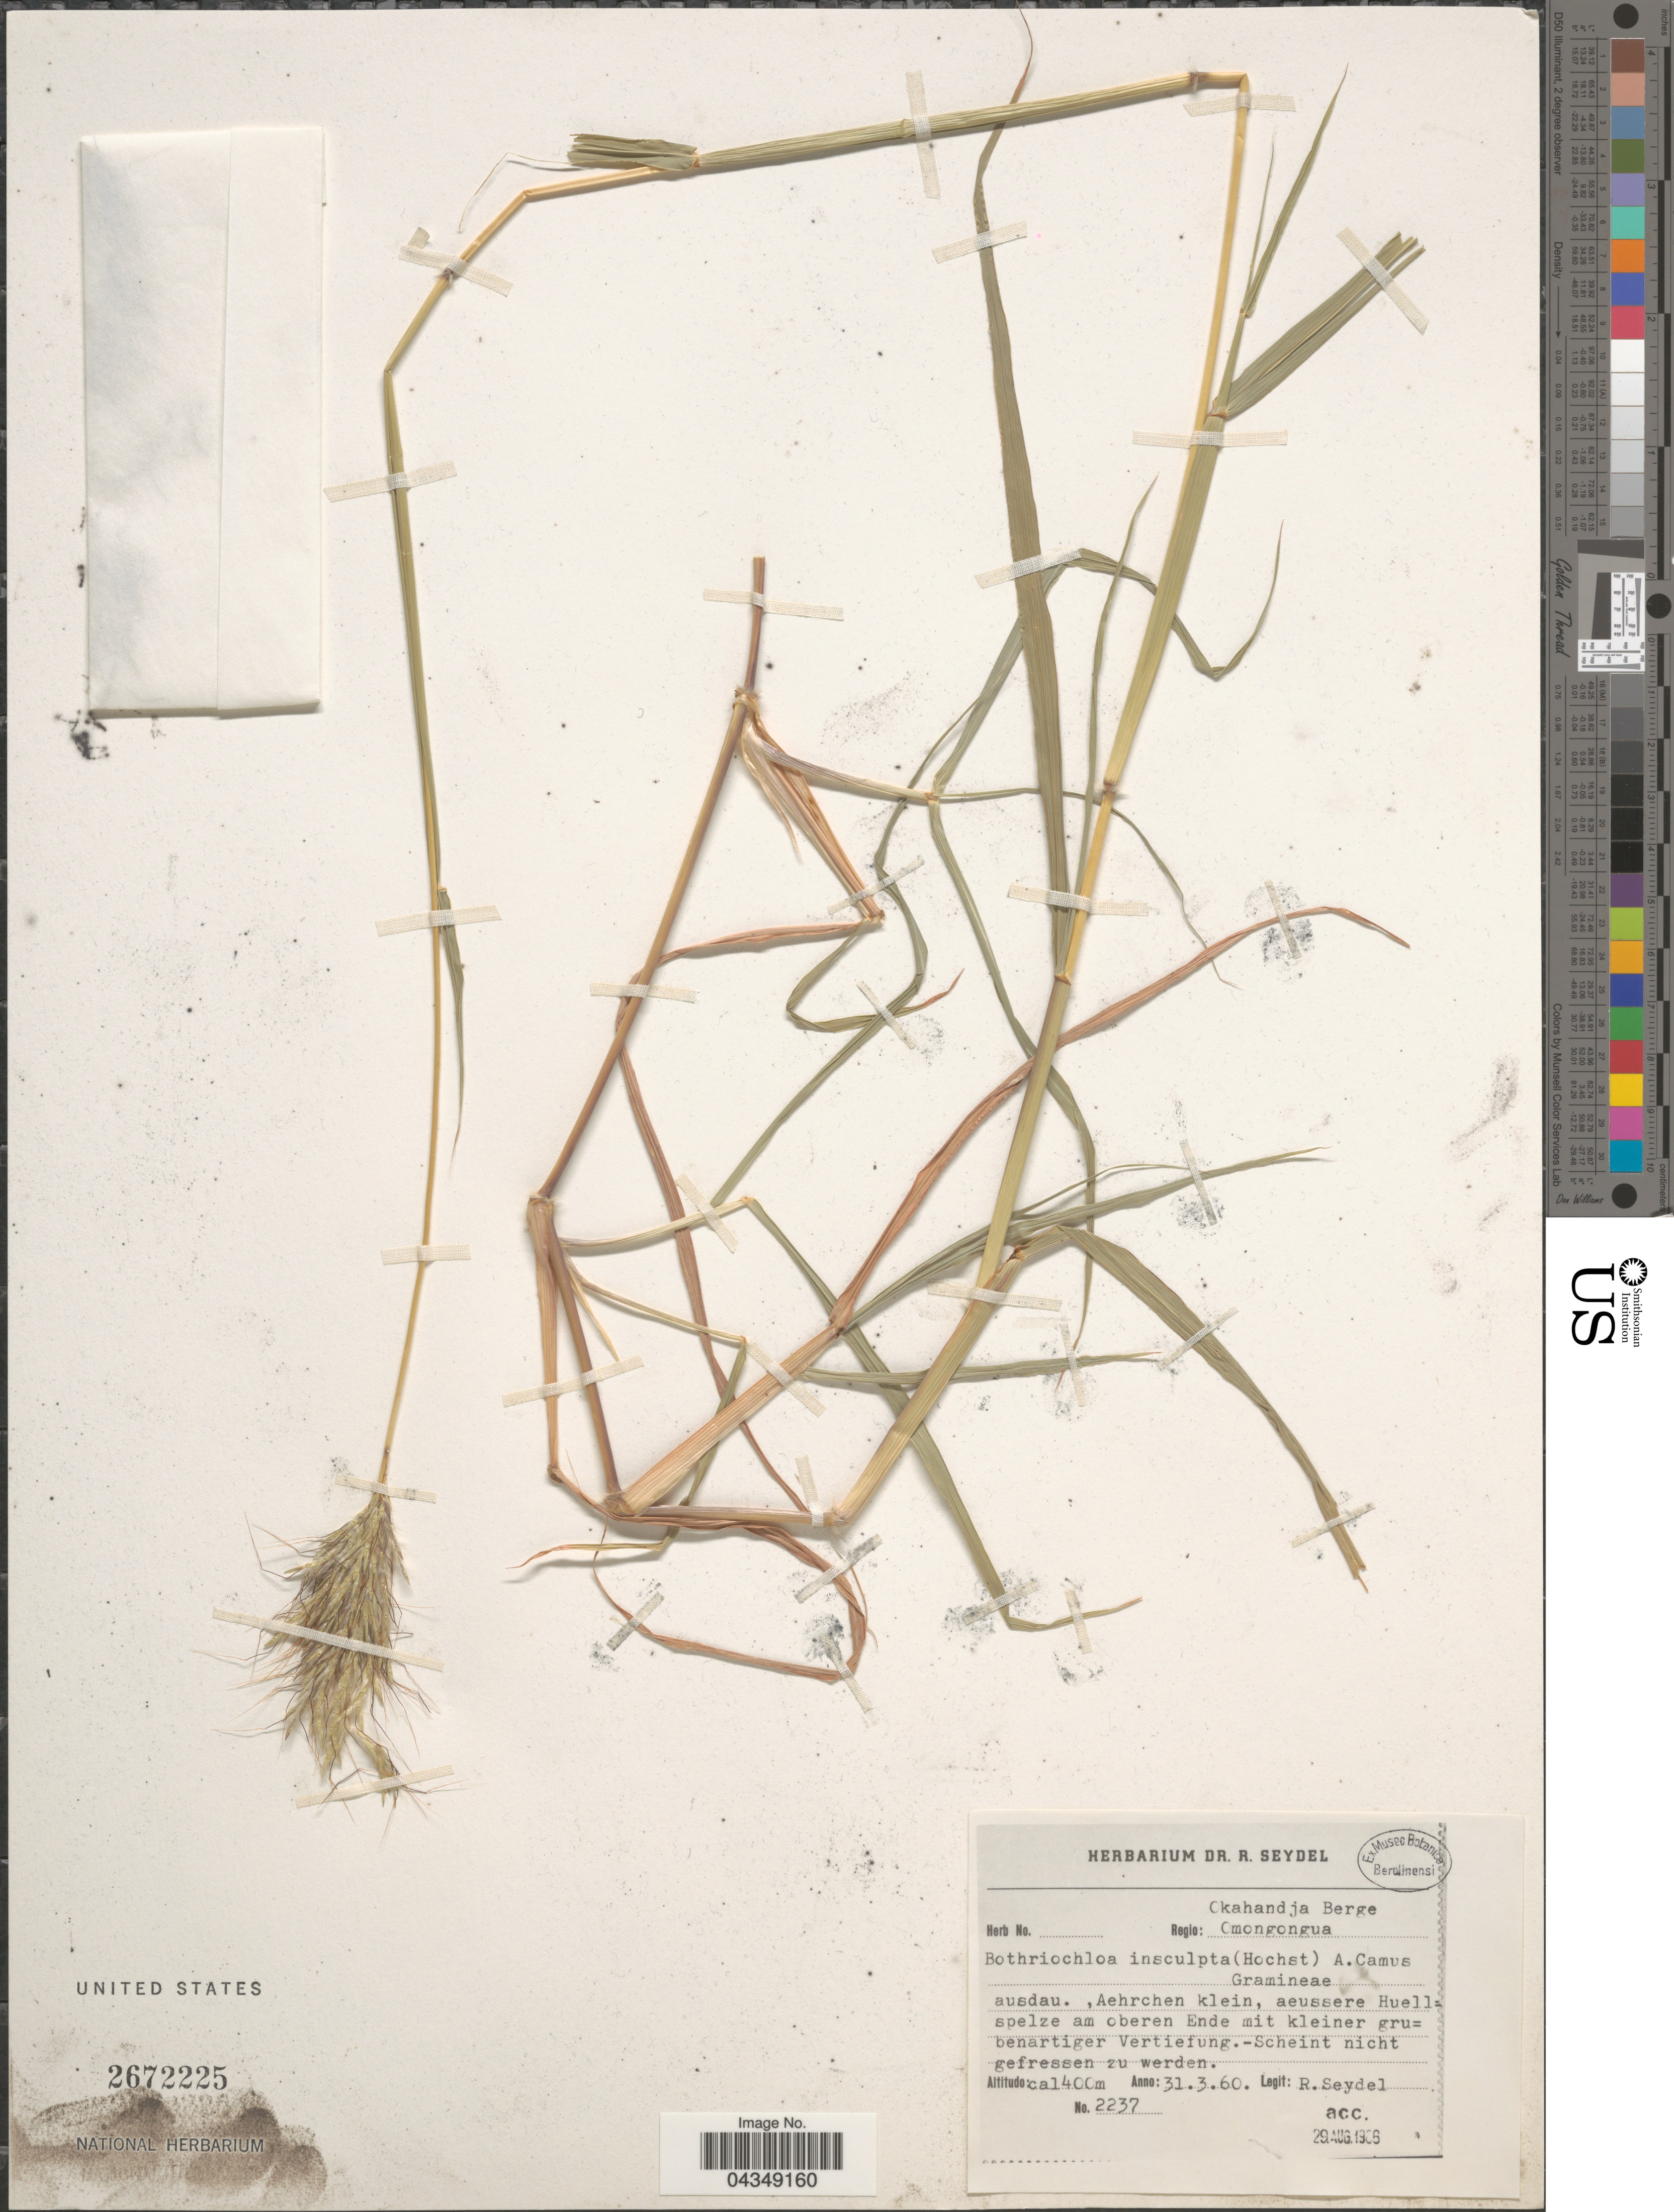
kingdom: Plantae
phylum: Tracheophyta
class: Liliopsida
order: Poales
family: Poaceae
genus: Bothriochloa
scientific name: Bothriochloa insculpta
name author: (Hochst. ex A. Rich.) A. Camus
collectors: R. Seydel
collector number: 2237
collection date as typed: Transcribed d/m/y: 31/3/60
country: Namibia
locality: Regio: Okahandja Berge. Omongongua.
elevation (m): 1400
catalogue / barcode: US 2672225